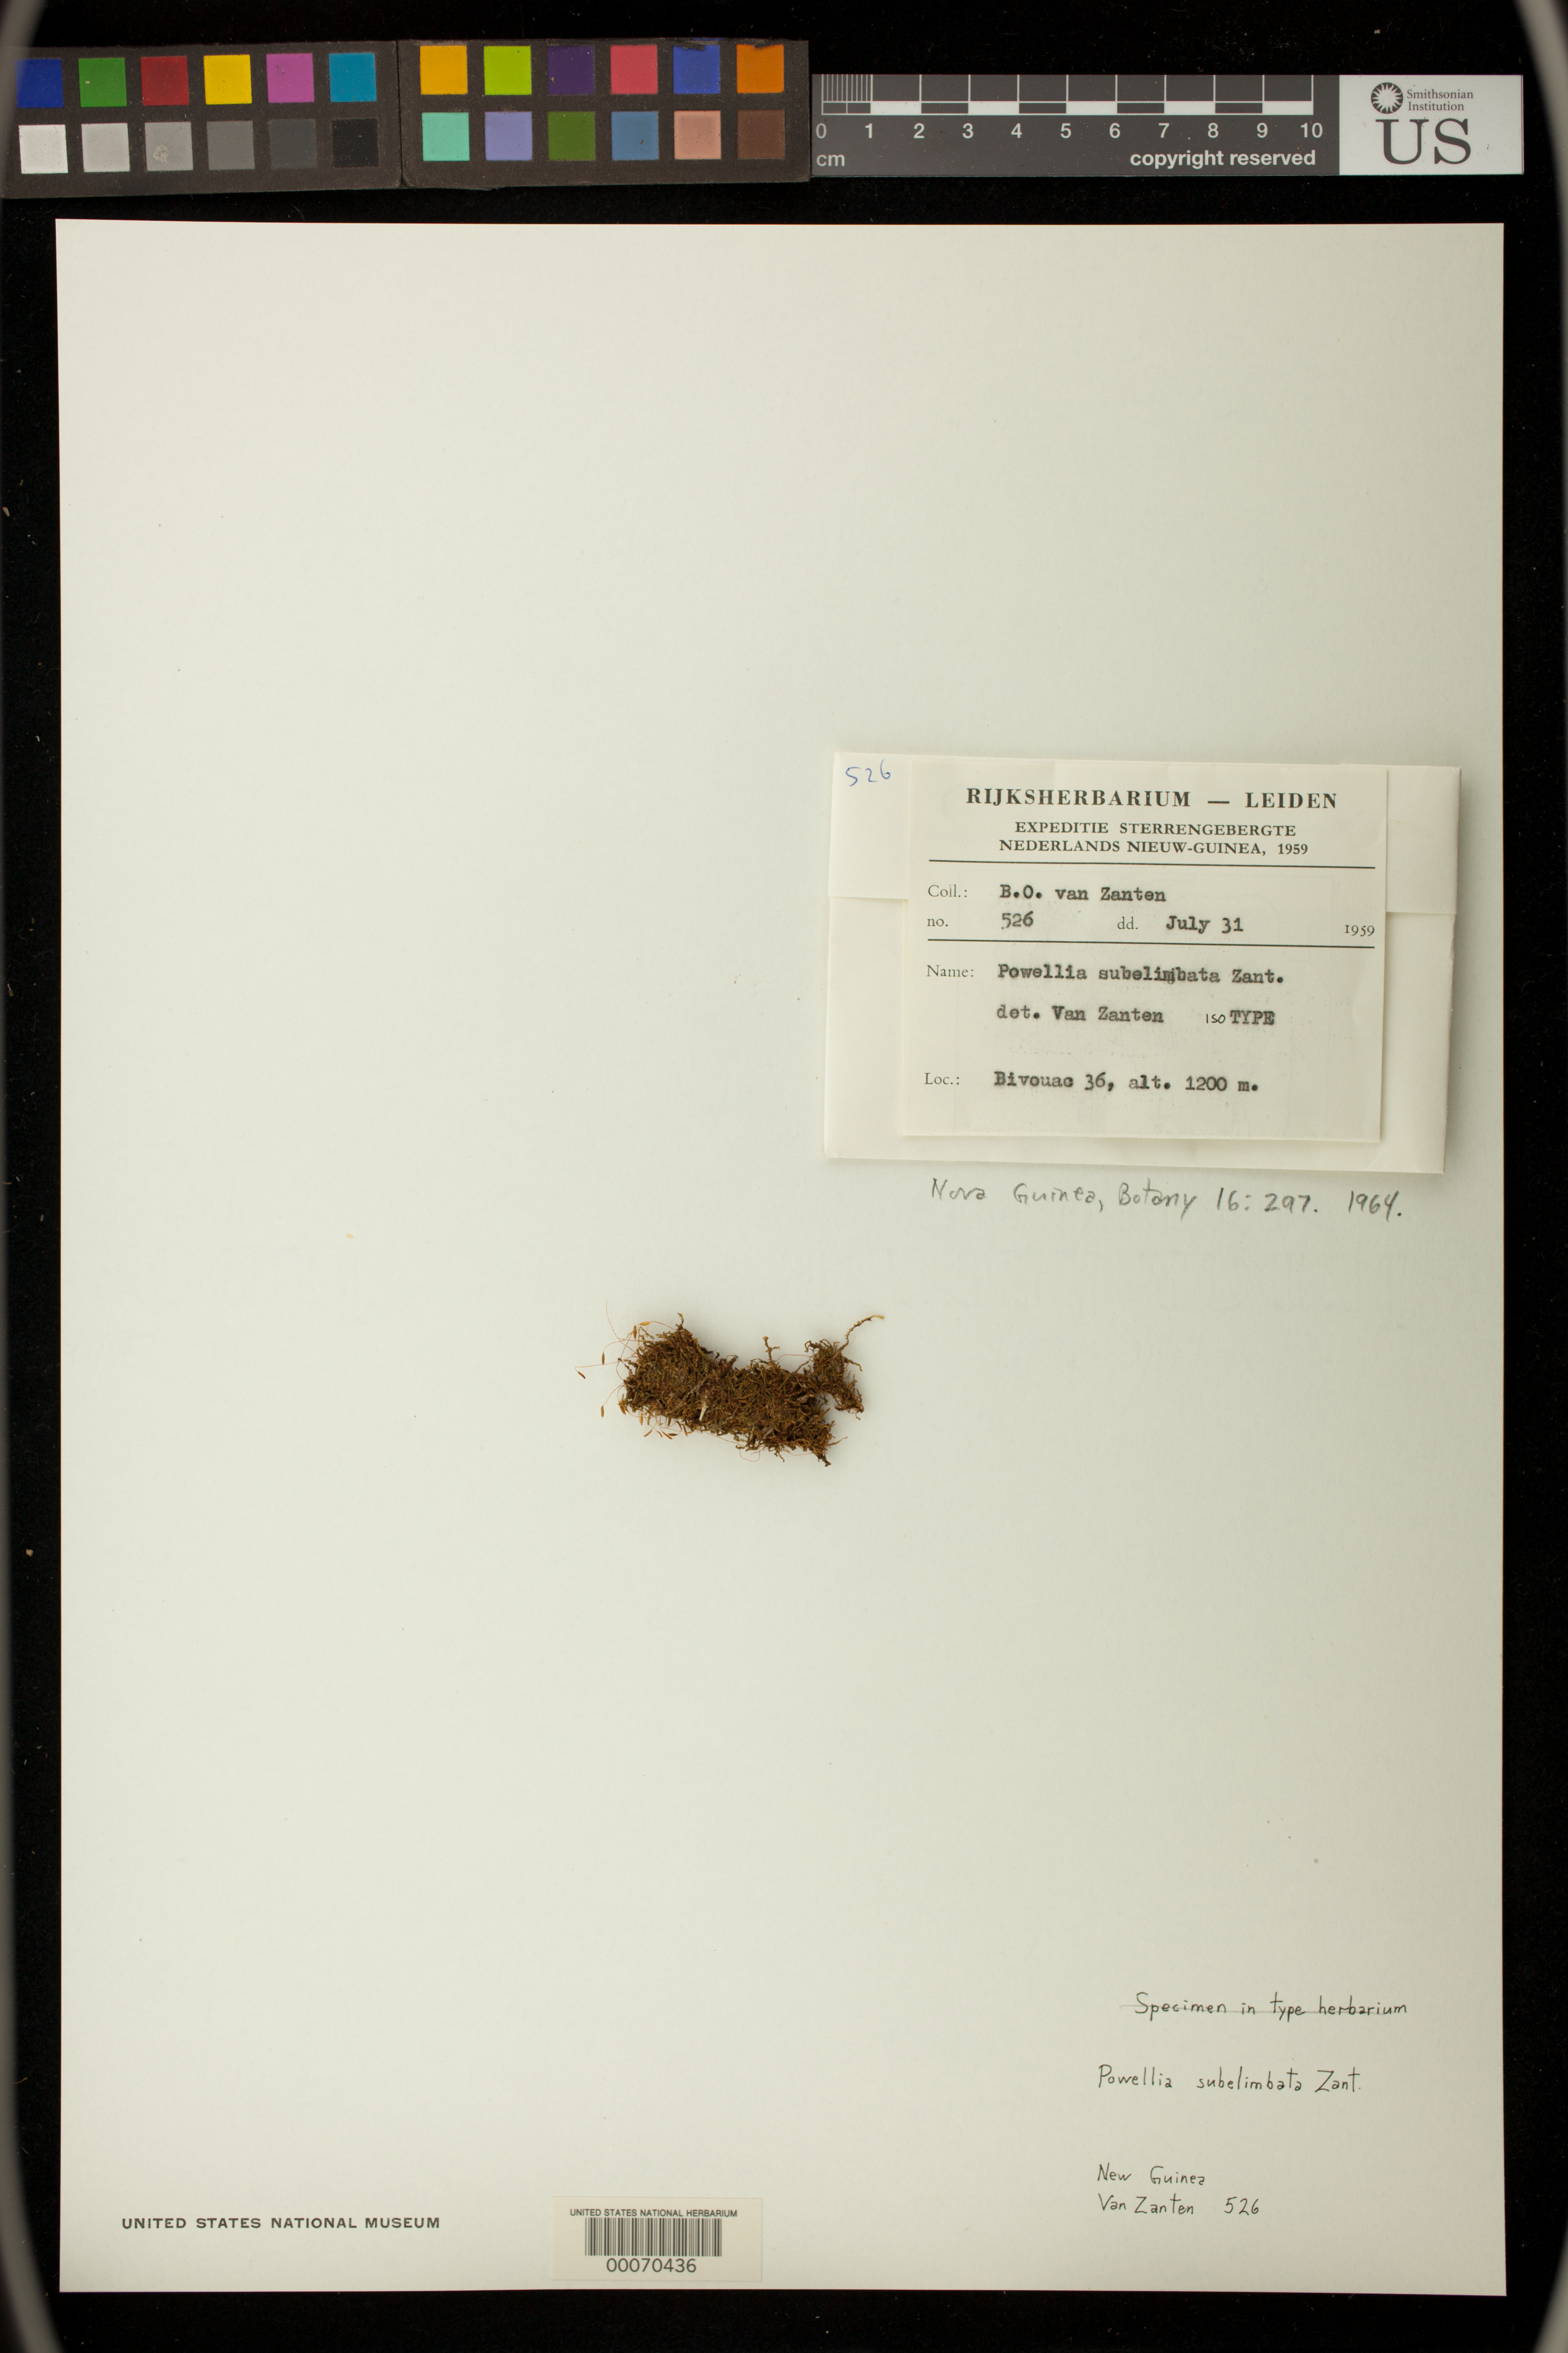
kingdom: Plantae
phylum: Bryophyta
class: Bryopsida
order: Hypnodendrales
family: Racopilaceae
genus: Powellia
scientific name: Powellia subelimbata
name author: van Zanten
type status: Isotype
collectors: B. van Zanten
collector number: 526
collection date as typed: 31 Jul 1959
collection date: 1959-07-31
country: Indonesia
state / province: Papua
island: New Guinea Island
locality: Bivouac 36. Irian Jaya.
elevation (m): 1200